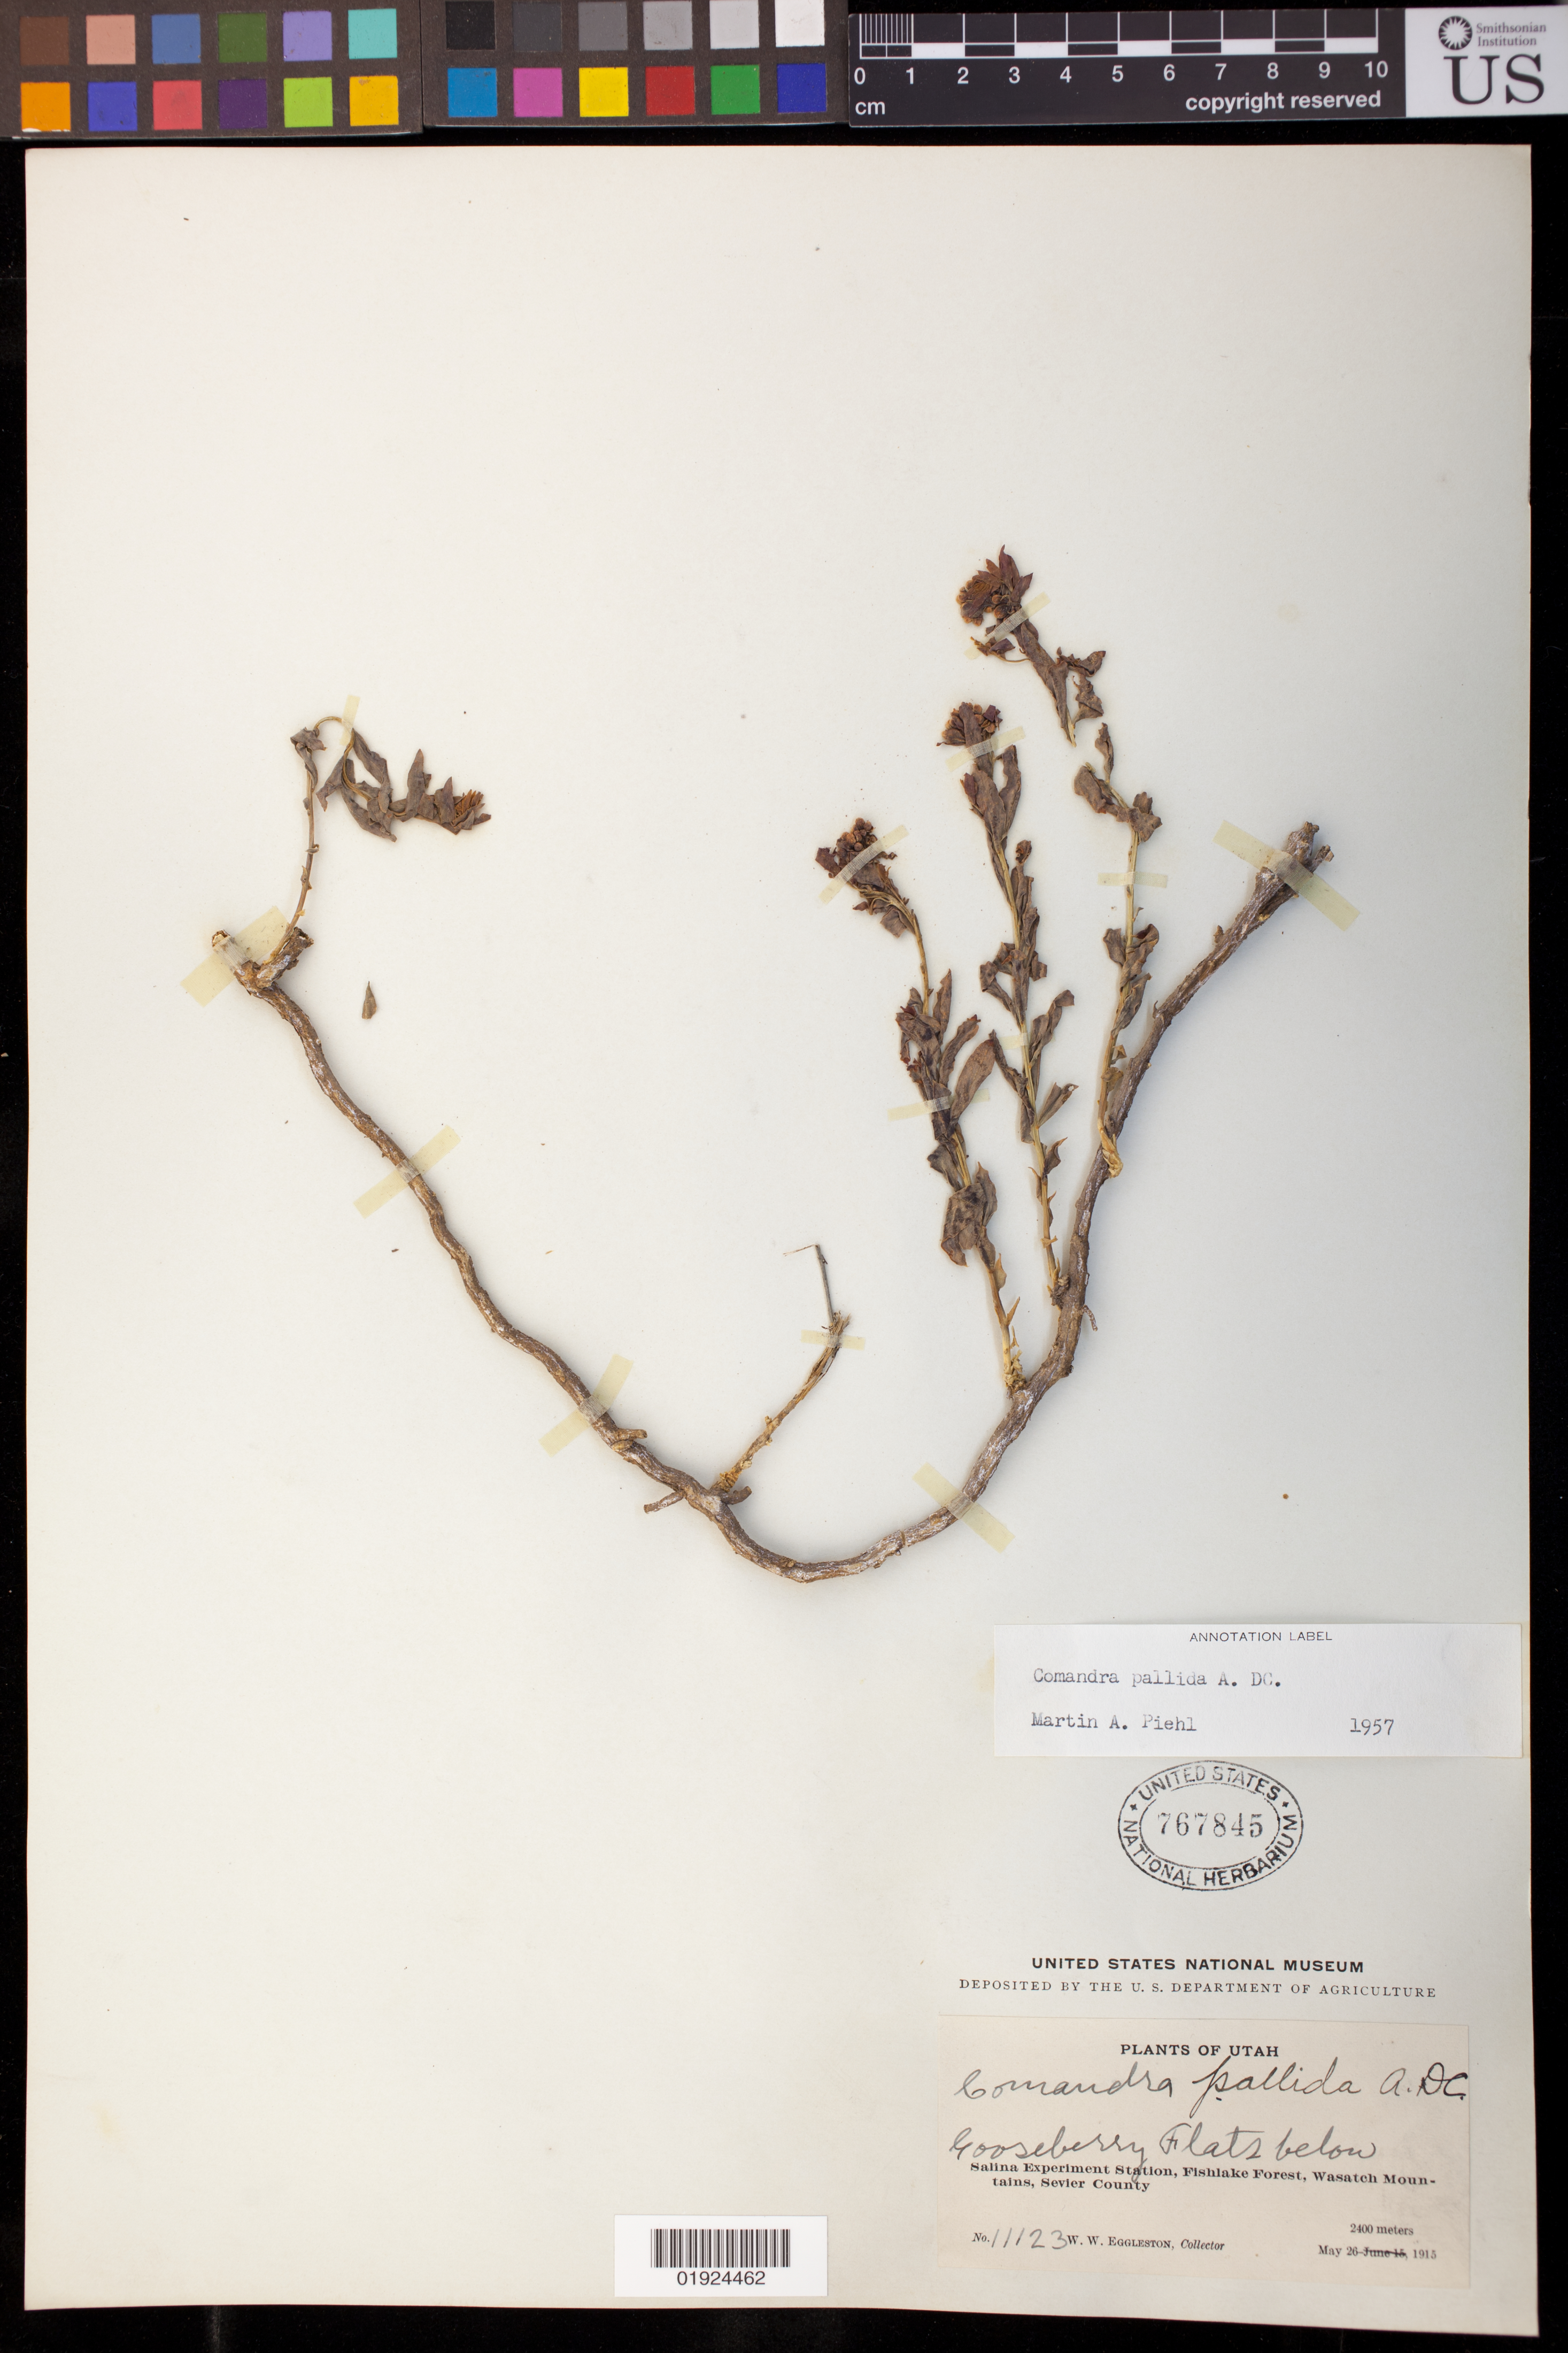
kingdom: Plantae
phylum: Tracheophyta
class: Magnoliopsida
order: Santalales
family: Comandraceae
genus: Comandra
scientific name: Comandra pallida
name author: A. DC.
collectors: W. W. Eggleston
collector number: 11123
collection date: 1915-05-26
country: United States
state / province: Utah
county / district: Sevier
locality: Salina Experiment Station, Fishlake Forest, Wasatch Mountains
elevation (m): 2400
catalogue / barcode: US 767845